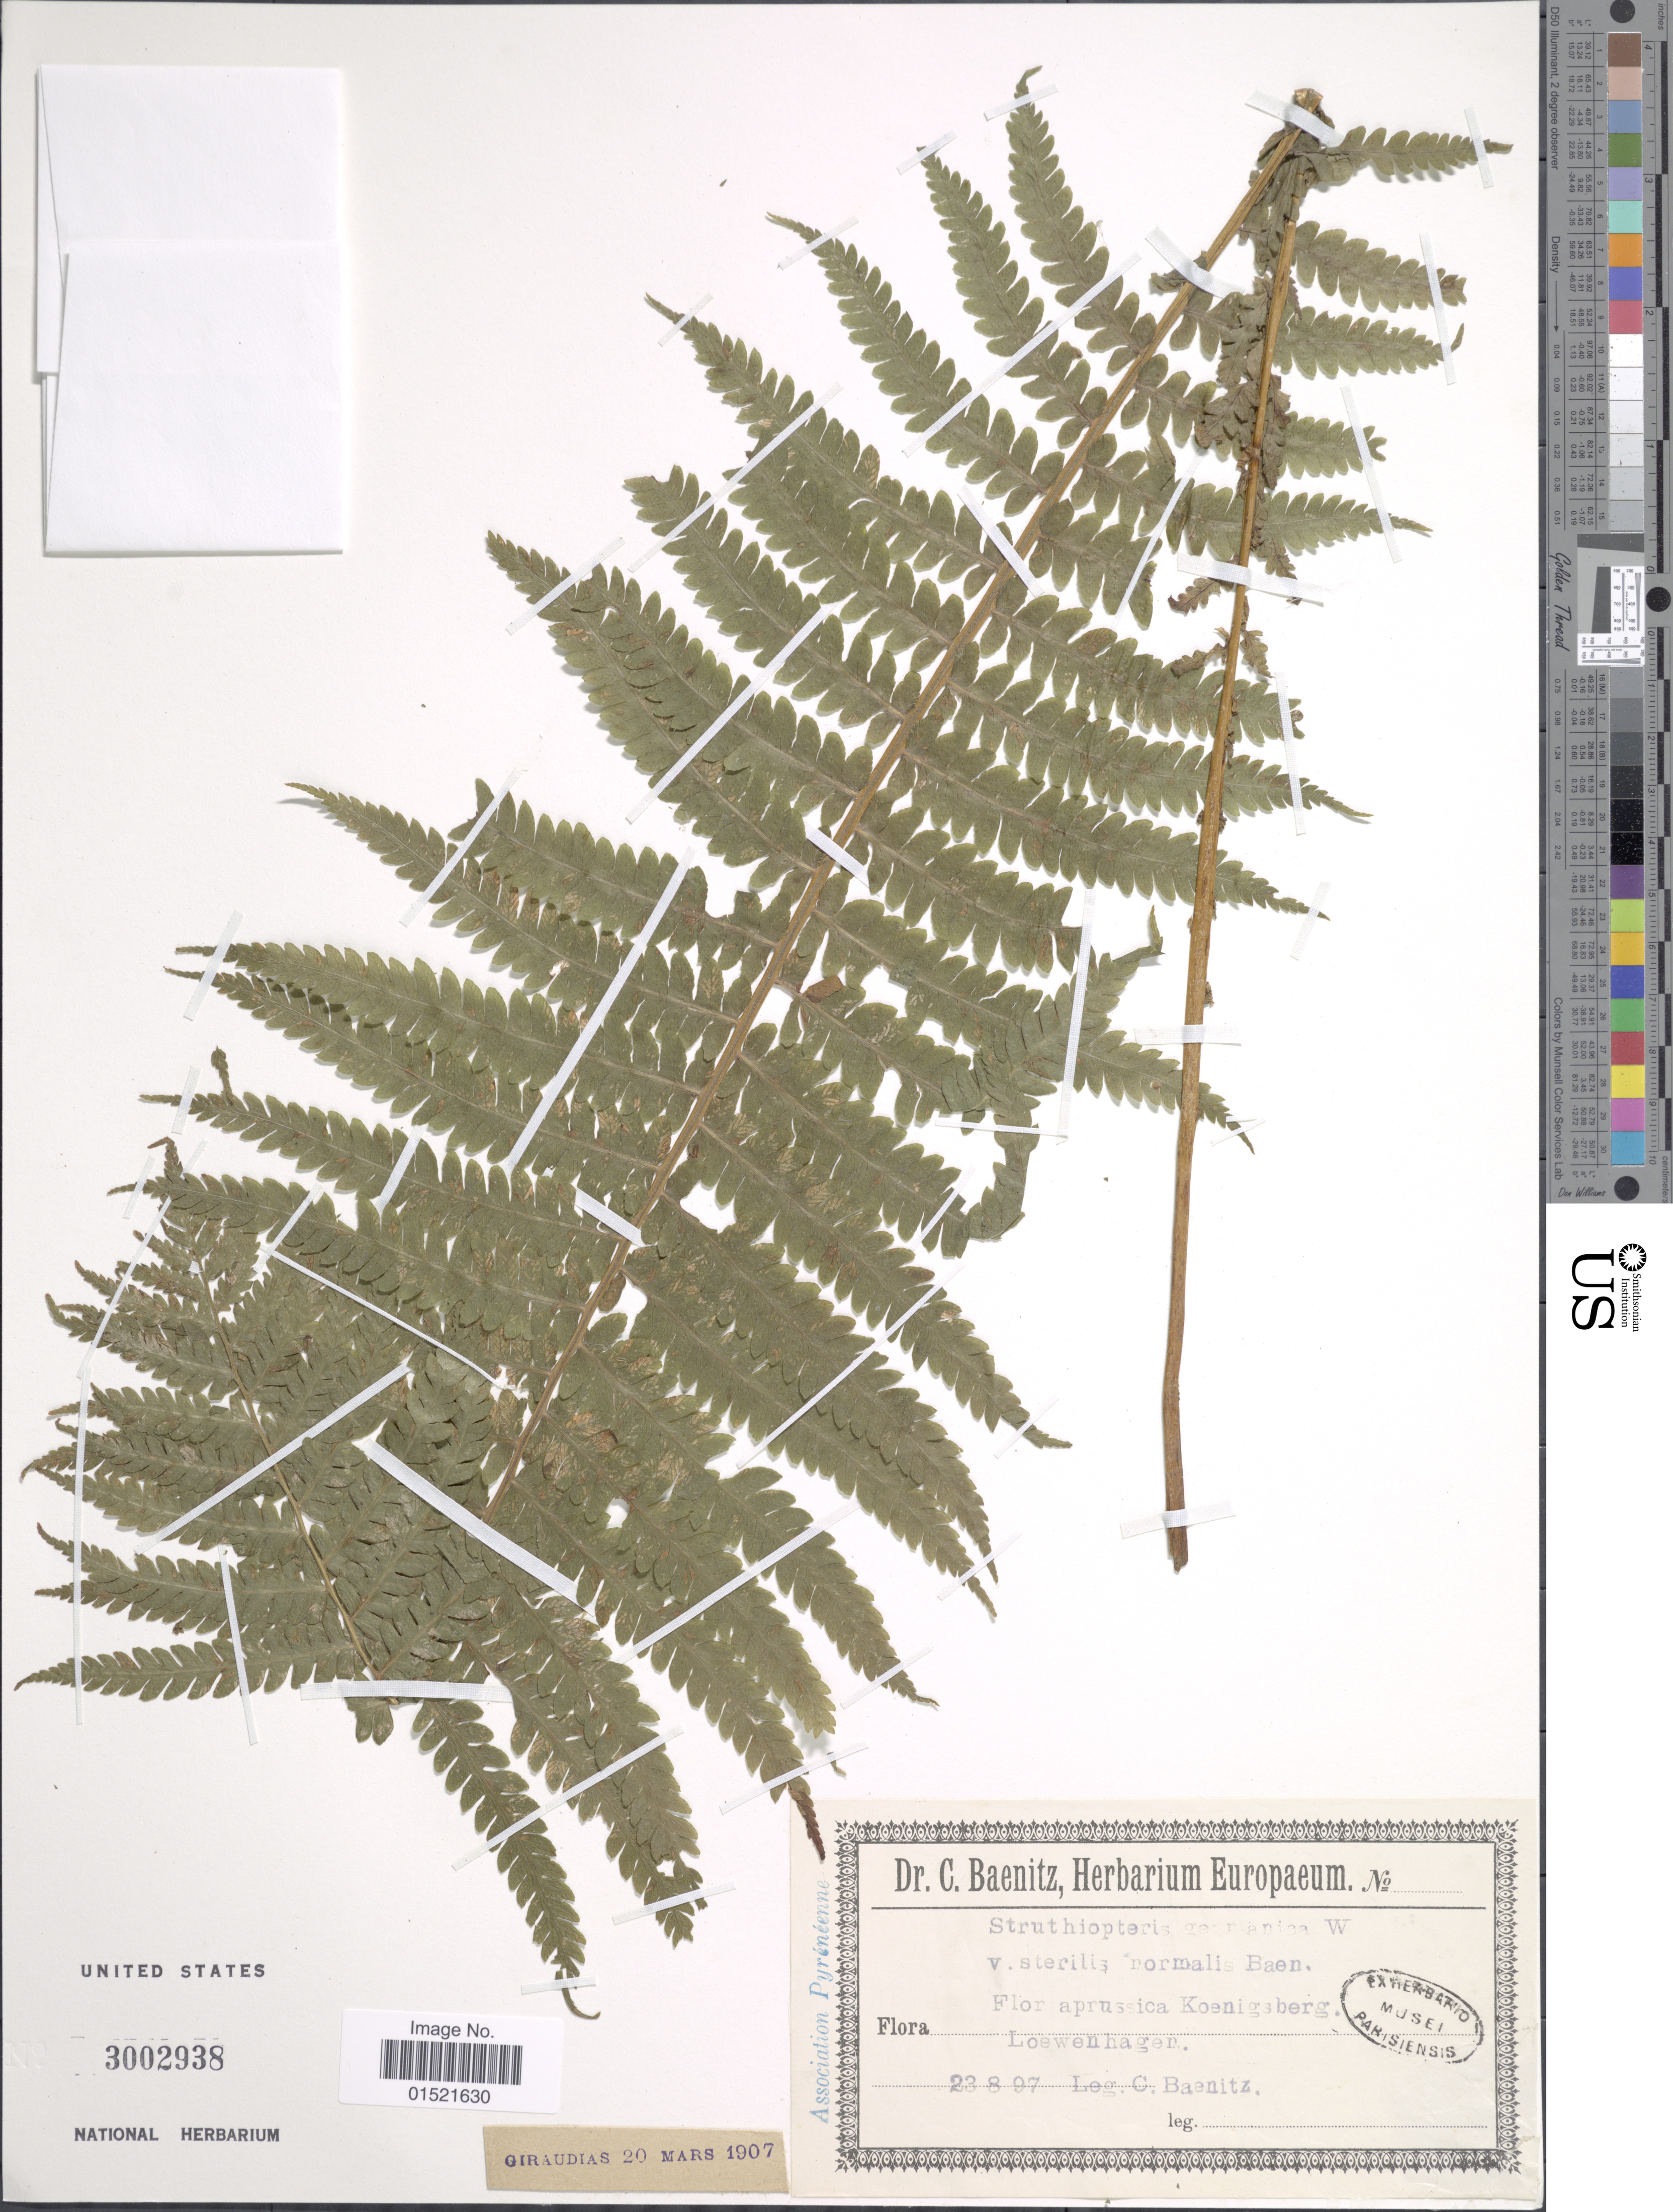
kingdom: Plantae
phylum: Tracheophyta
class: Polypodiopsida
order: Polypodiales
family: Onocleaceae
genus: Matteuccia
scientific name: Matteuccia struthiopteris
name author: (L.) Tod.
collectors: C. G. Baenitz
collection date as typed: Transcribed d/m/y: 23/8/97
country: Germany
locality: Germanica, aprussica Koenigsberg, Loewenhagen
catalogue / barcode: US 3002938